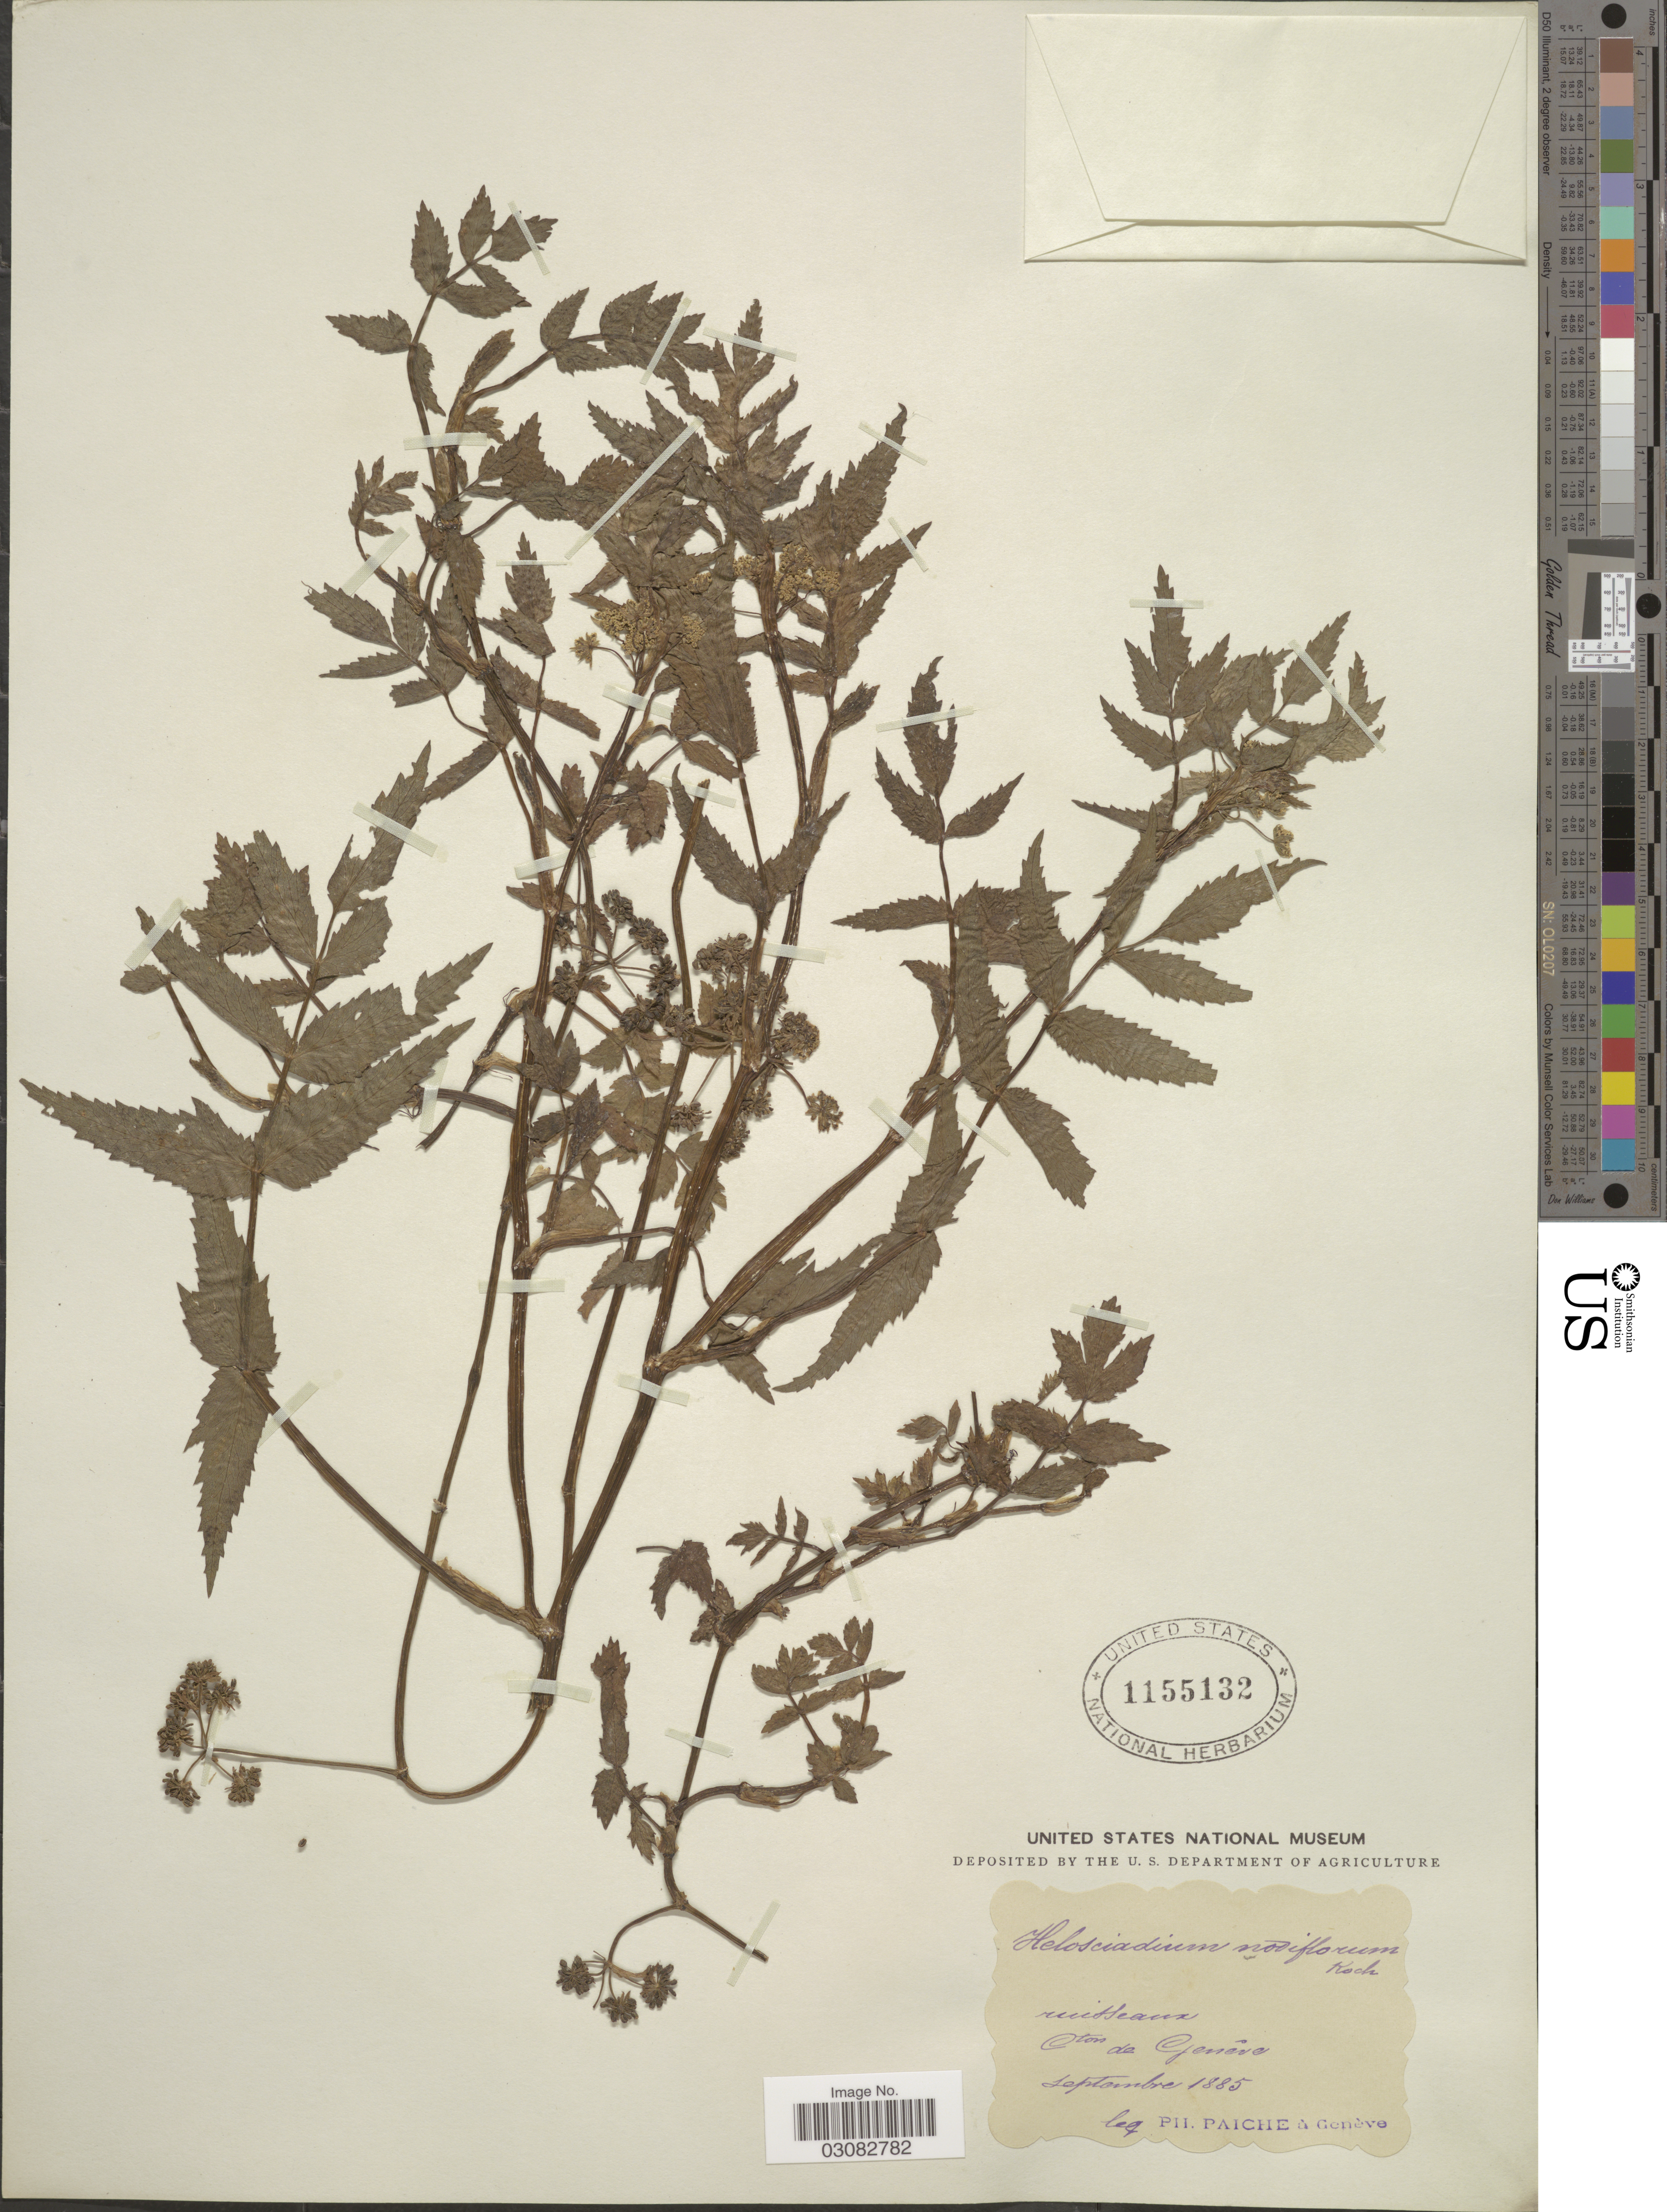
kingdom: Plantae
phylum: Tracheophyta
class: Magnoliopsida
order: Apiales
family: Apiaceae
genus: Apium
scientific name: Apium nodiflorum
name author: (L.) Lag.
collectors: P. Paiche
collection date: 1885-09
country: Switzerland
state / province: Genève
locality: Cton de Genéve.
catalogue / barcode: US 1155132